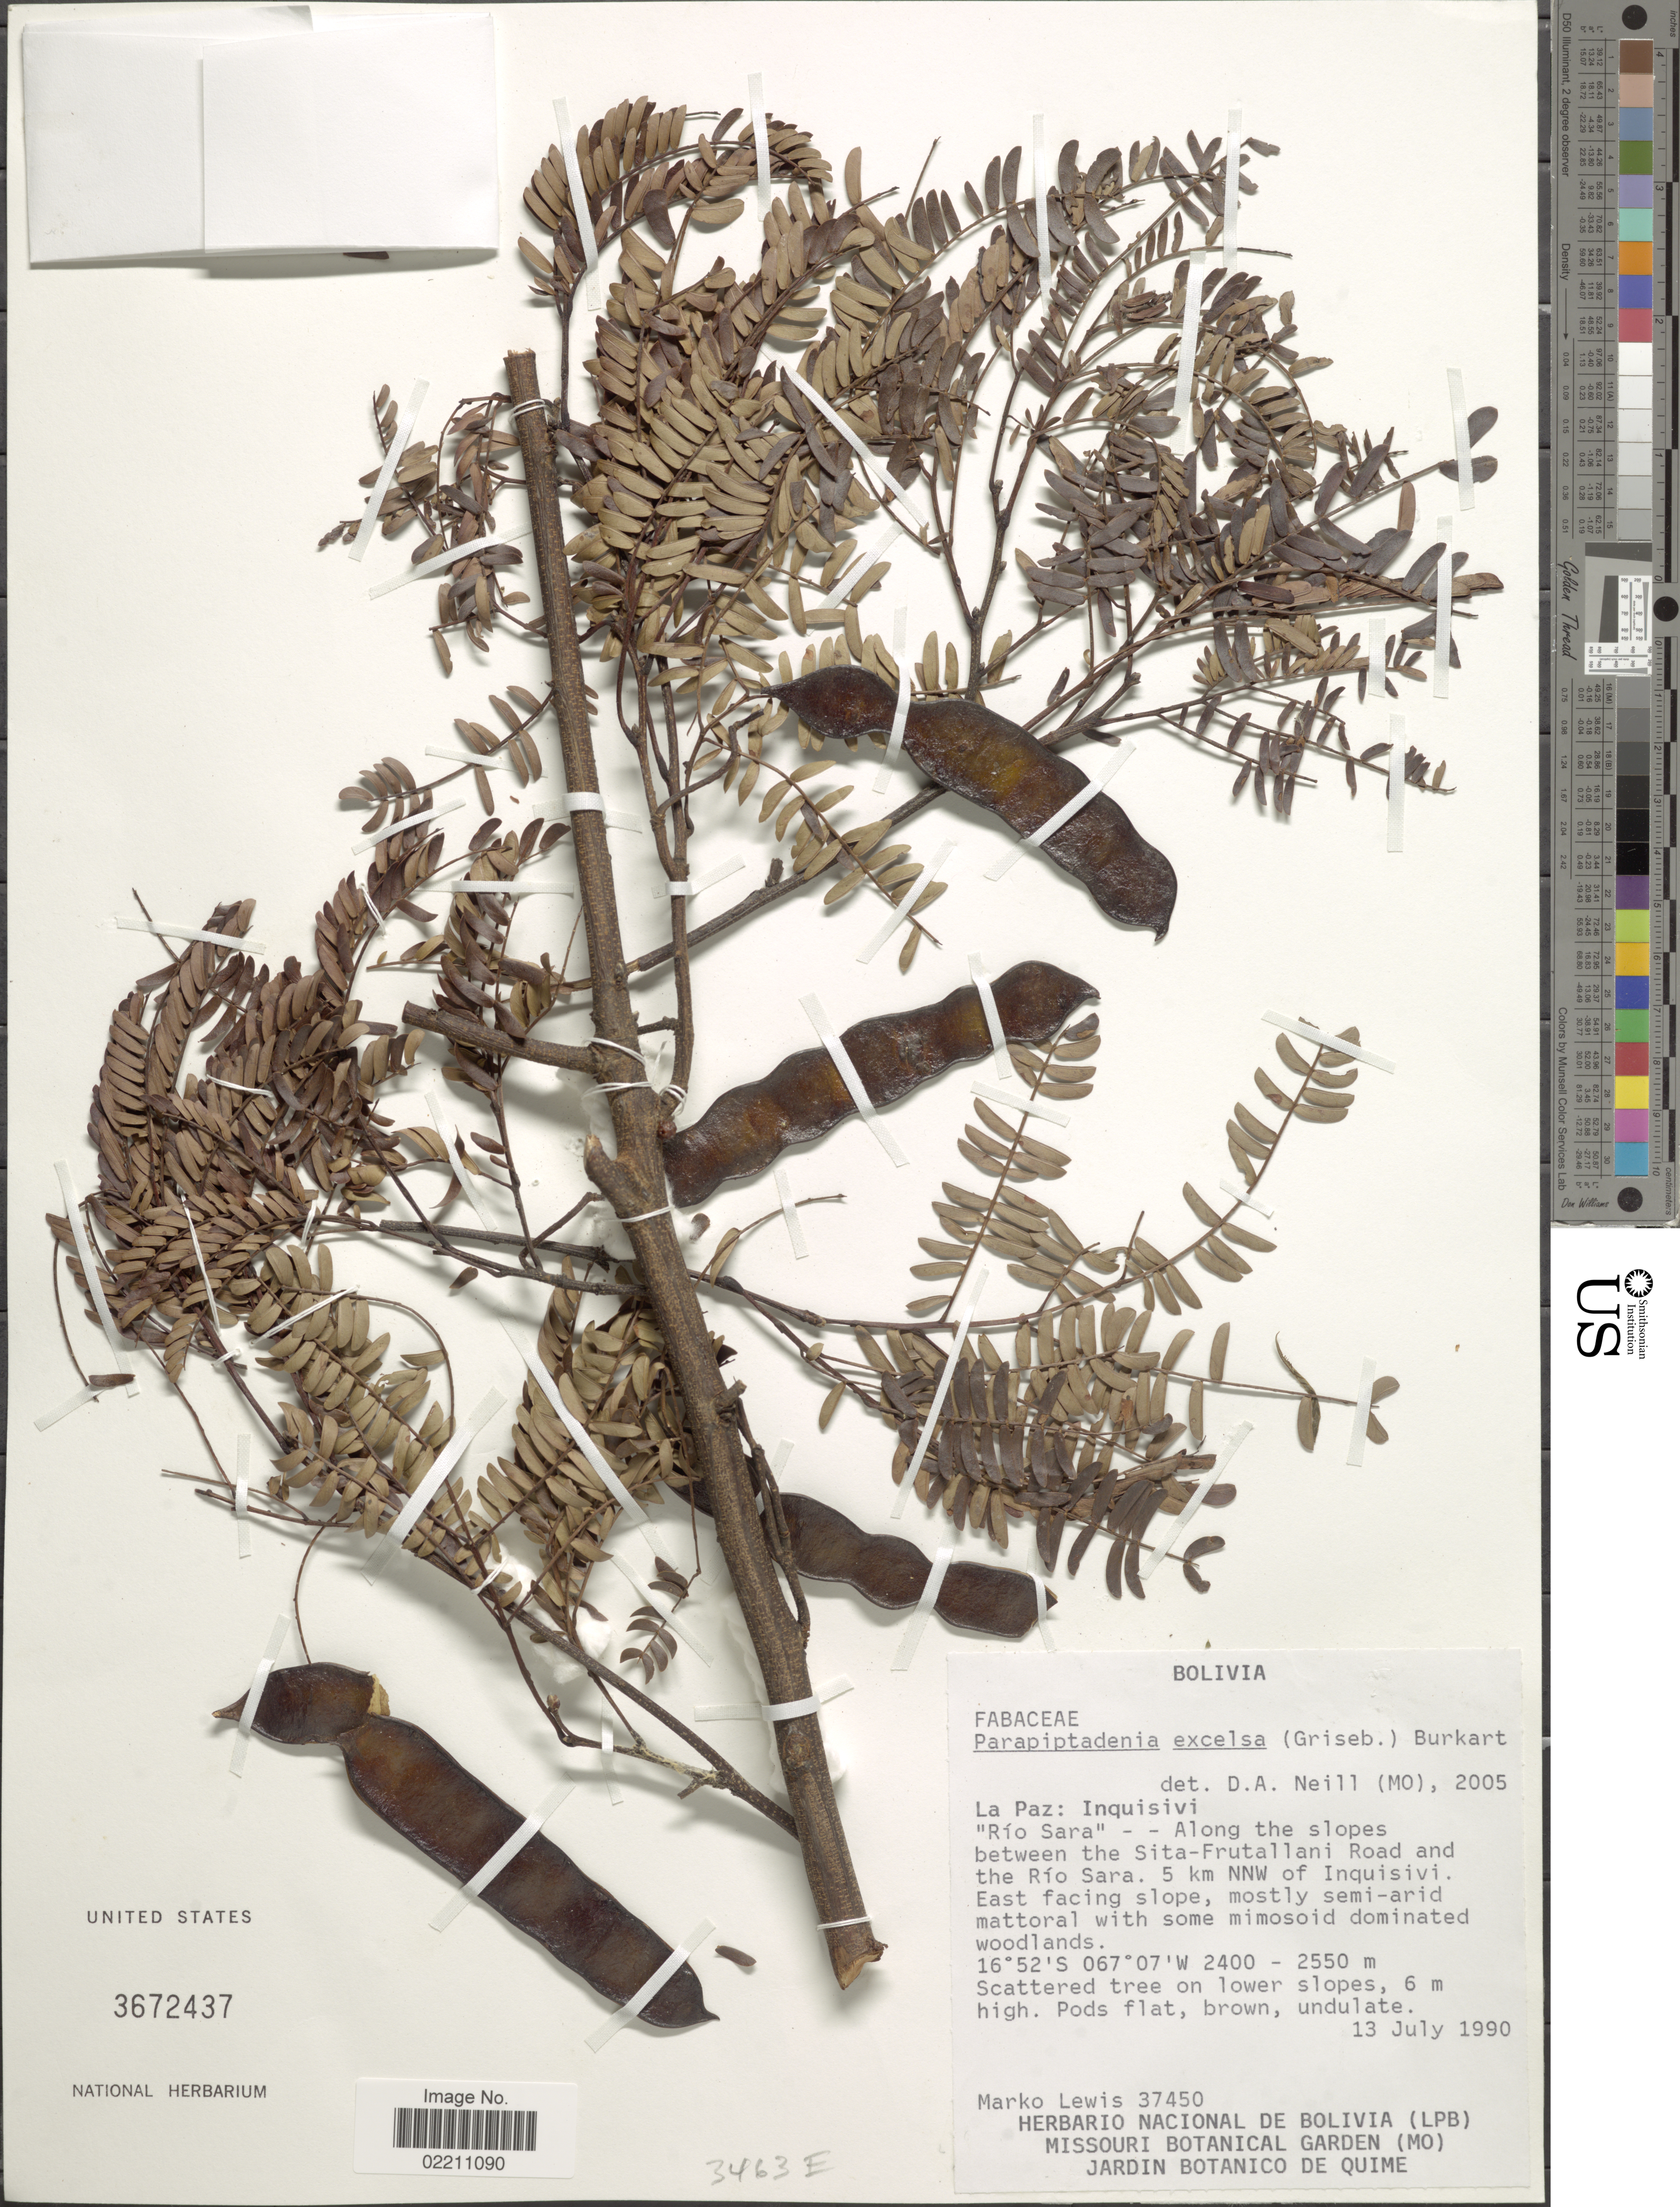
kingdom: Plantae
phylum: Tracheophyta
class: Magnoliopsida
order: Fabales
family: Fabaceae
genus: Parapiptadenia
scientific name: Parapiptadenia excelsa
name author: (Griseb.) Burkart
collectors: M. A. Lewis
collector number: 37450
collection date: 1990-07-13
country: Bolivia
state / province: La Paz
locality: La Paz: Inquisivi "Rio Sara" - - along the slope sbetween the Sita-Frutallani Road and the Rio Sara, 5 km NNW of Inquisivi, East facing slope.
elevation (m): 2400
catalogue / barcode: US 3672437